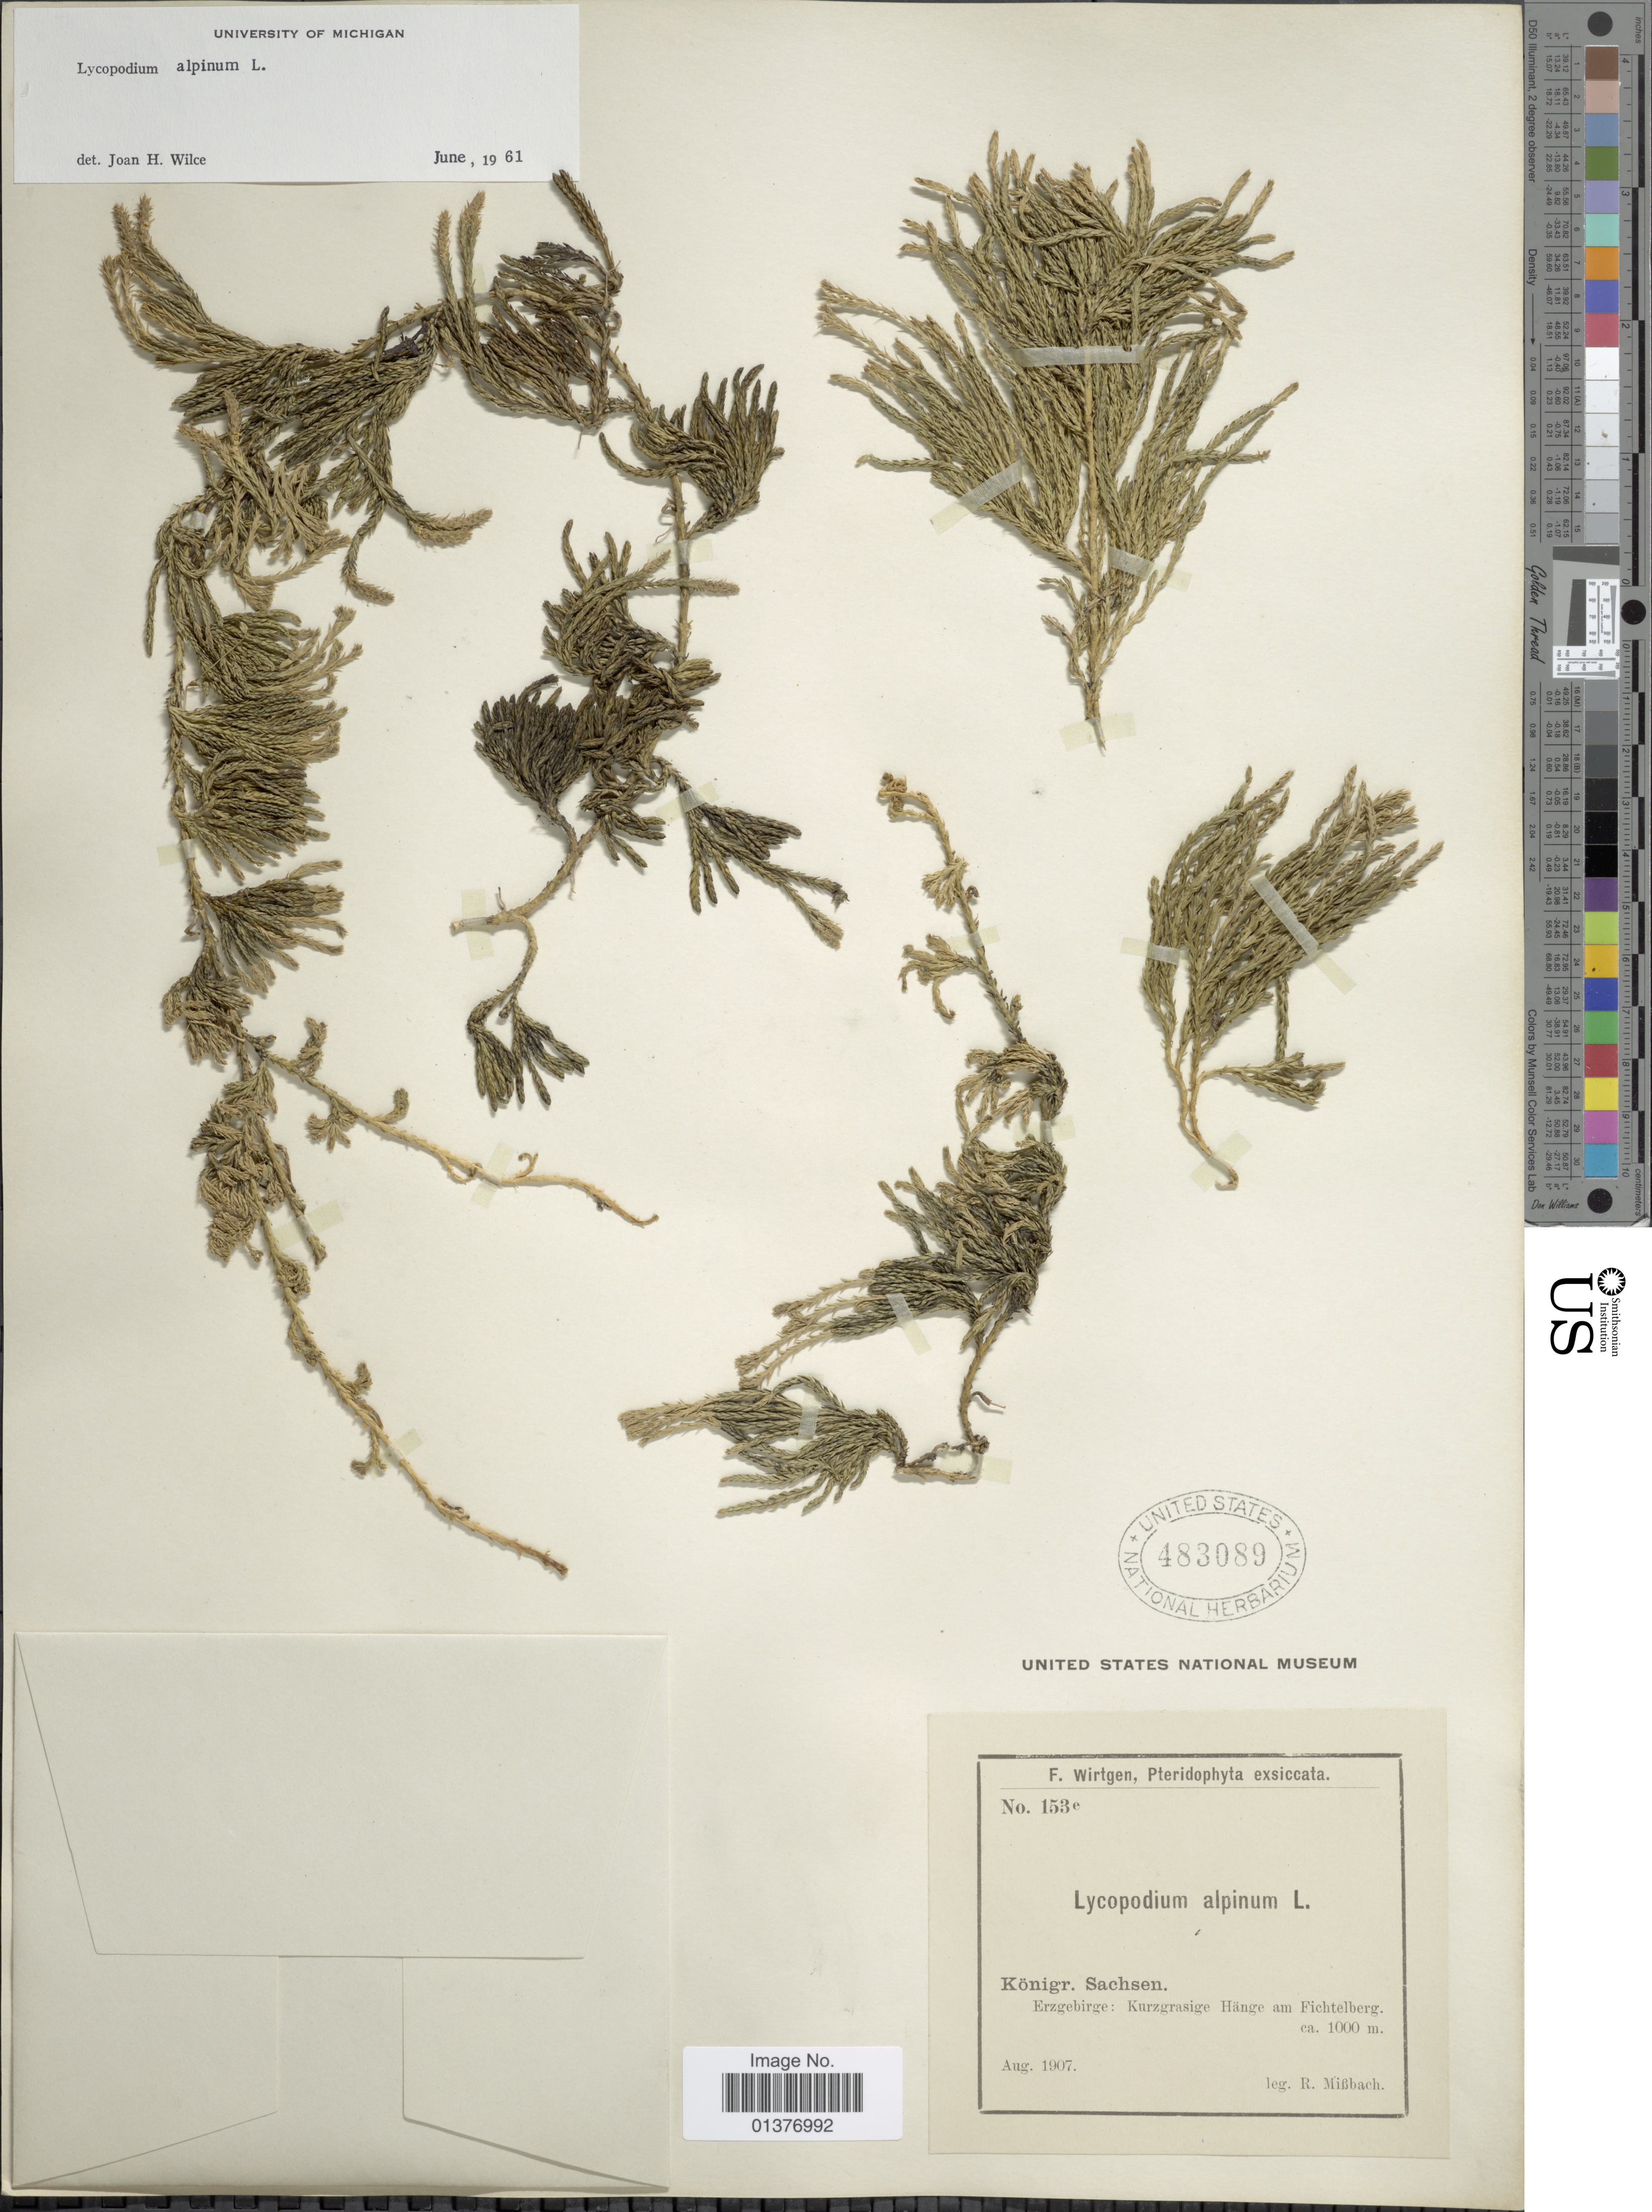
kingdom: Plantae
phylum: Tracheophyta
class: Lycopodiopsida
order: Lycopodiales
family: Lycopodiaceae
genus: Diphasiastrum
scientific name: Diphasiastrum alpinum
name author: (L.) Holub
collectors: E. Missbach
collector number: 153e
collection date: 1907-08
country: Germany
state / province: Sachsen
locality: Königr. Erzegebirge: Kurzgrasige Hange am Fichtelberg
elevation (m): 1000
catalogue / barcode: US 483089